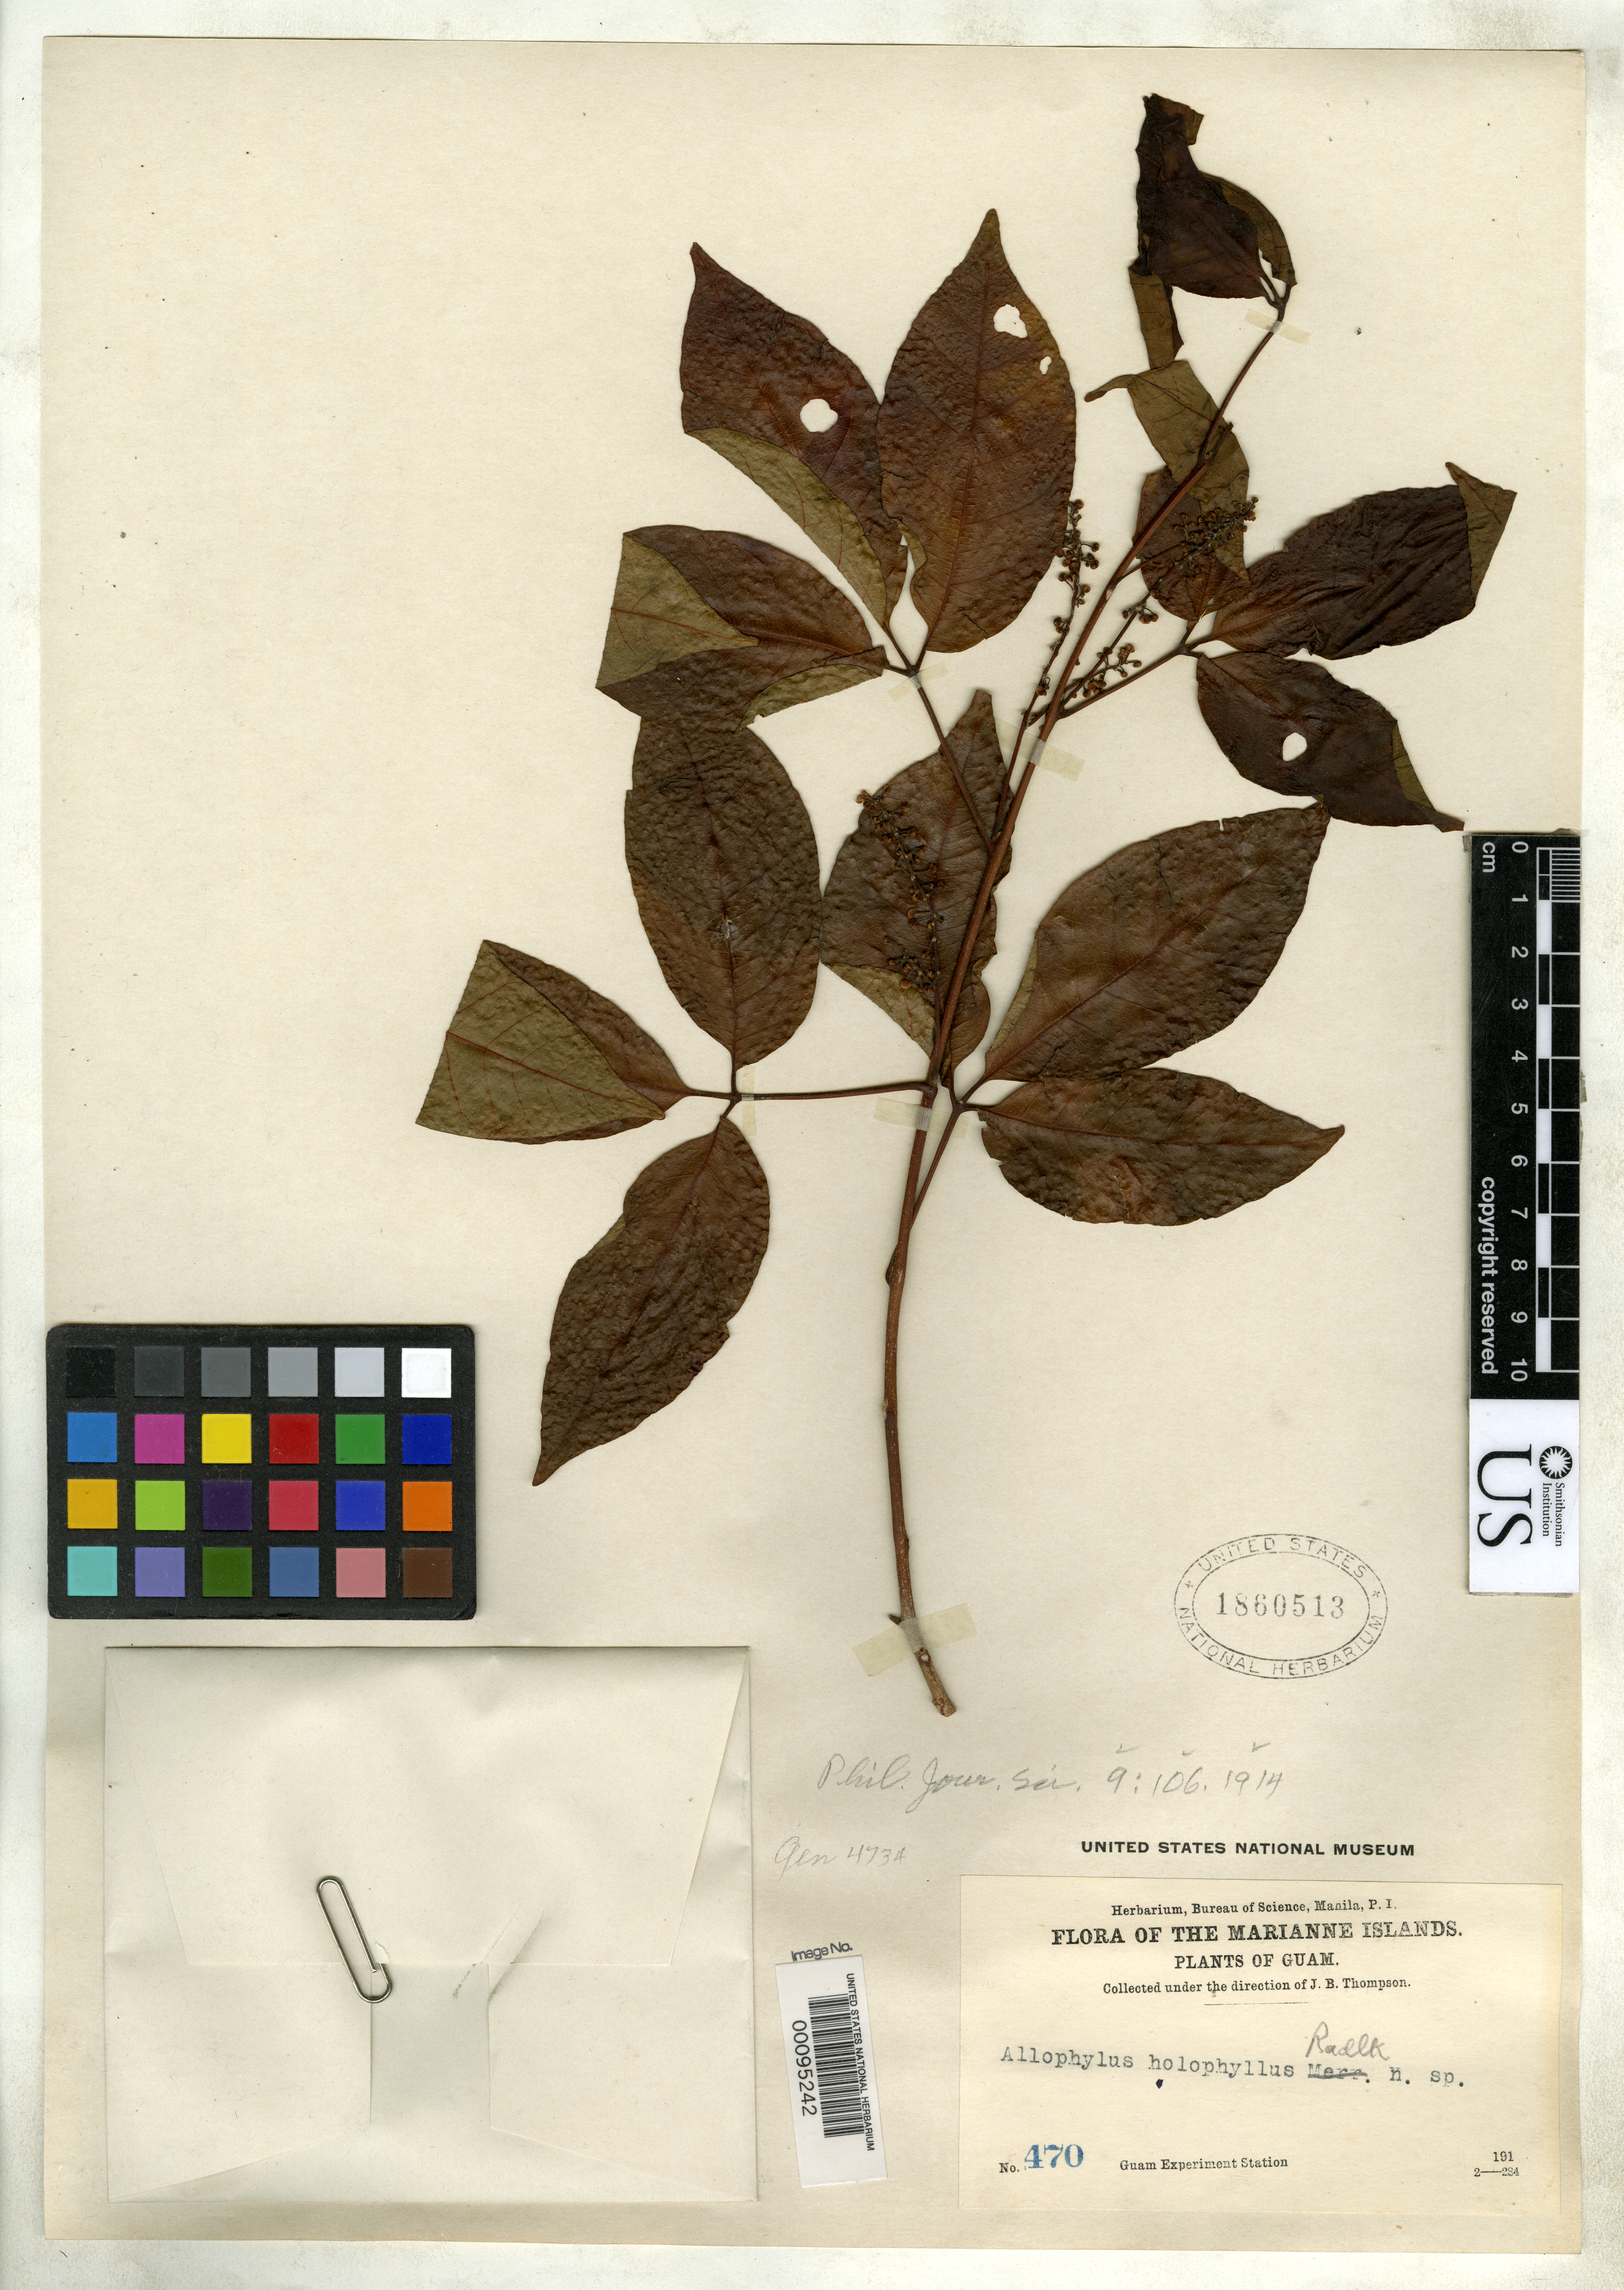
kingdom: Plantae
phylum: Tracheophyta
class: Magnoliopsida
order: Sapindales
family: Sapindaceae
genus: Allophylus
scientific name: Allophylus holophyllus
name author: Radlk.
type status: Isotype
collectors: Guam Exp. Sta.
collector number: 470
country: Guam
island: Guam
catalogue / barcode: US 1860513